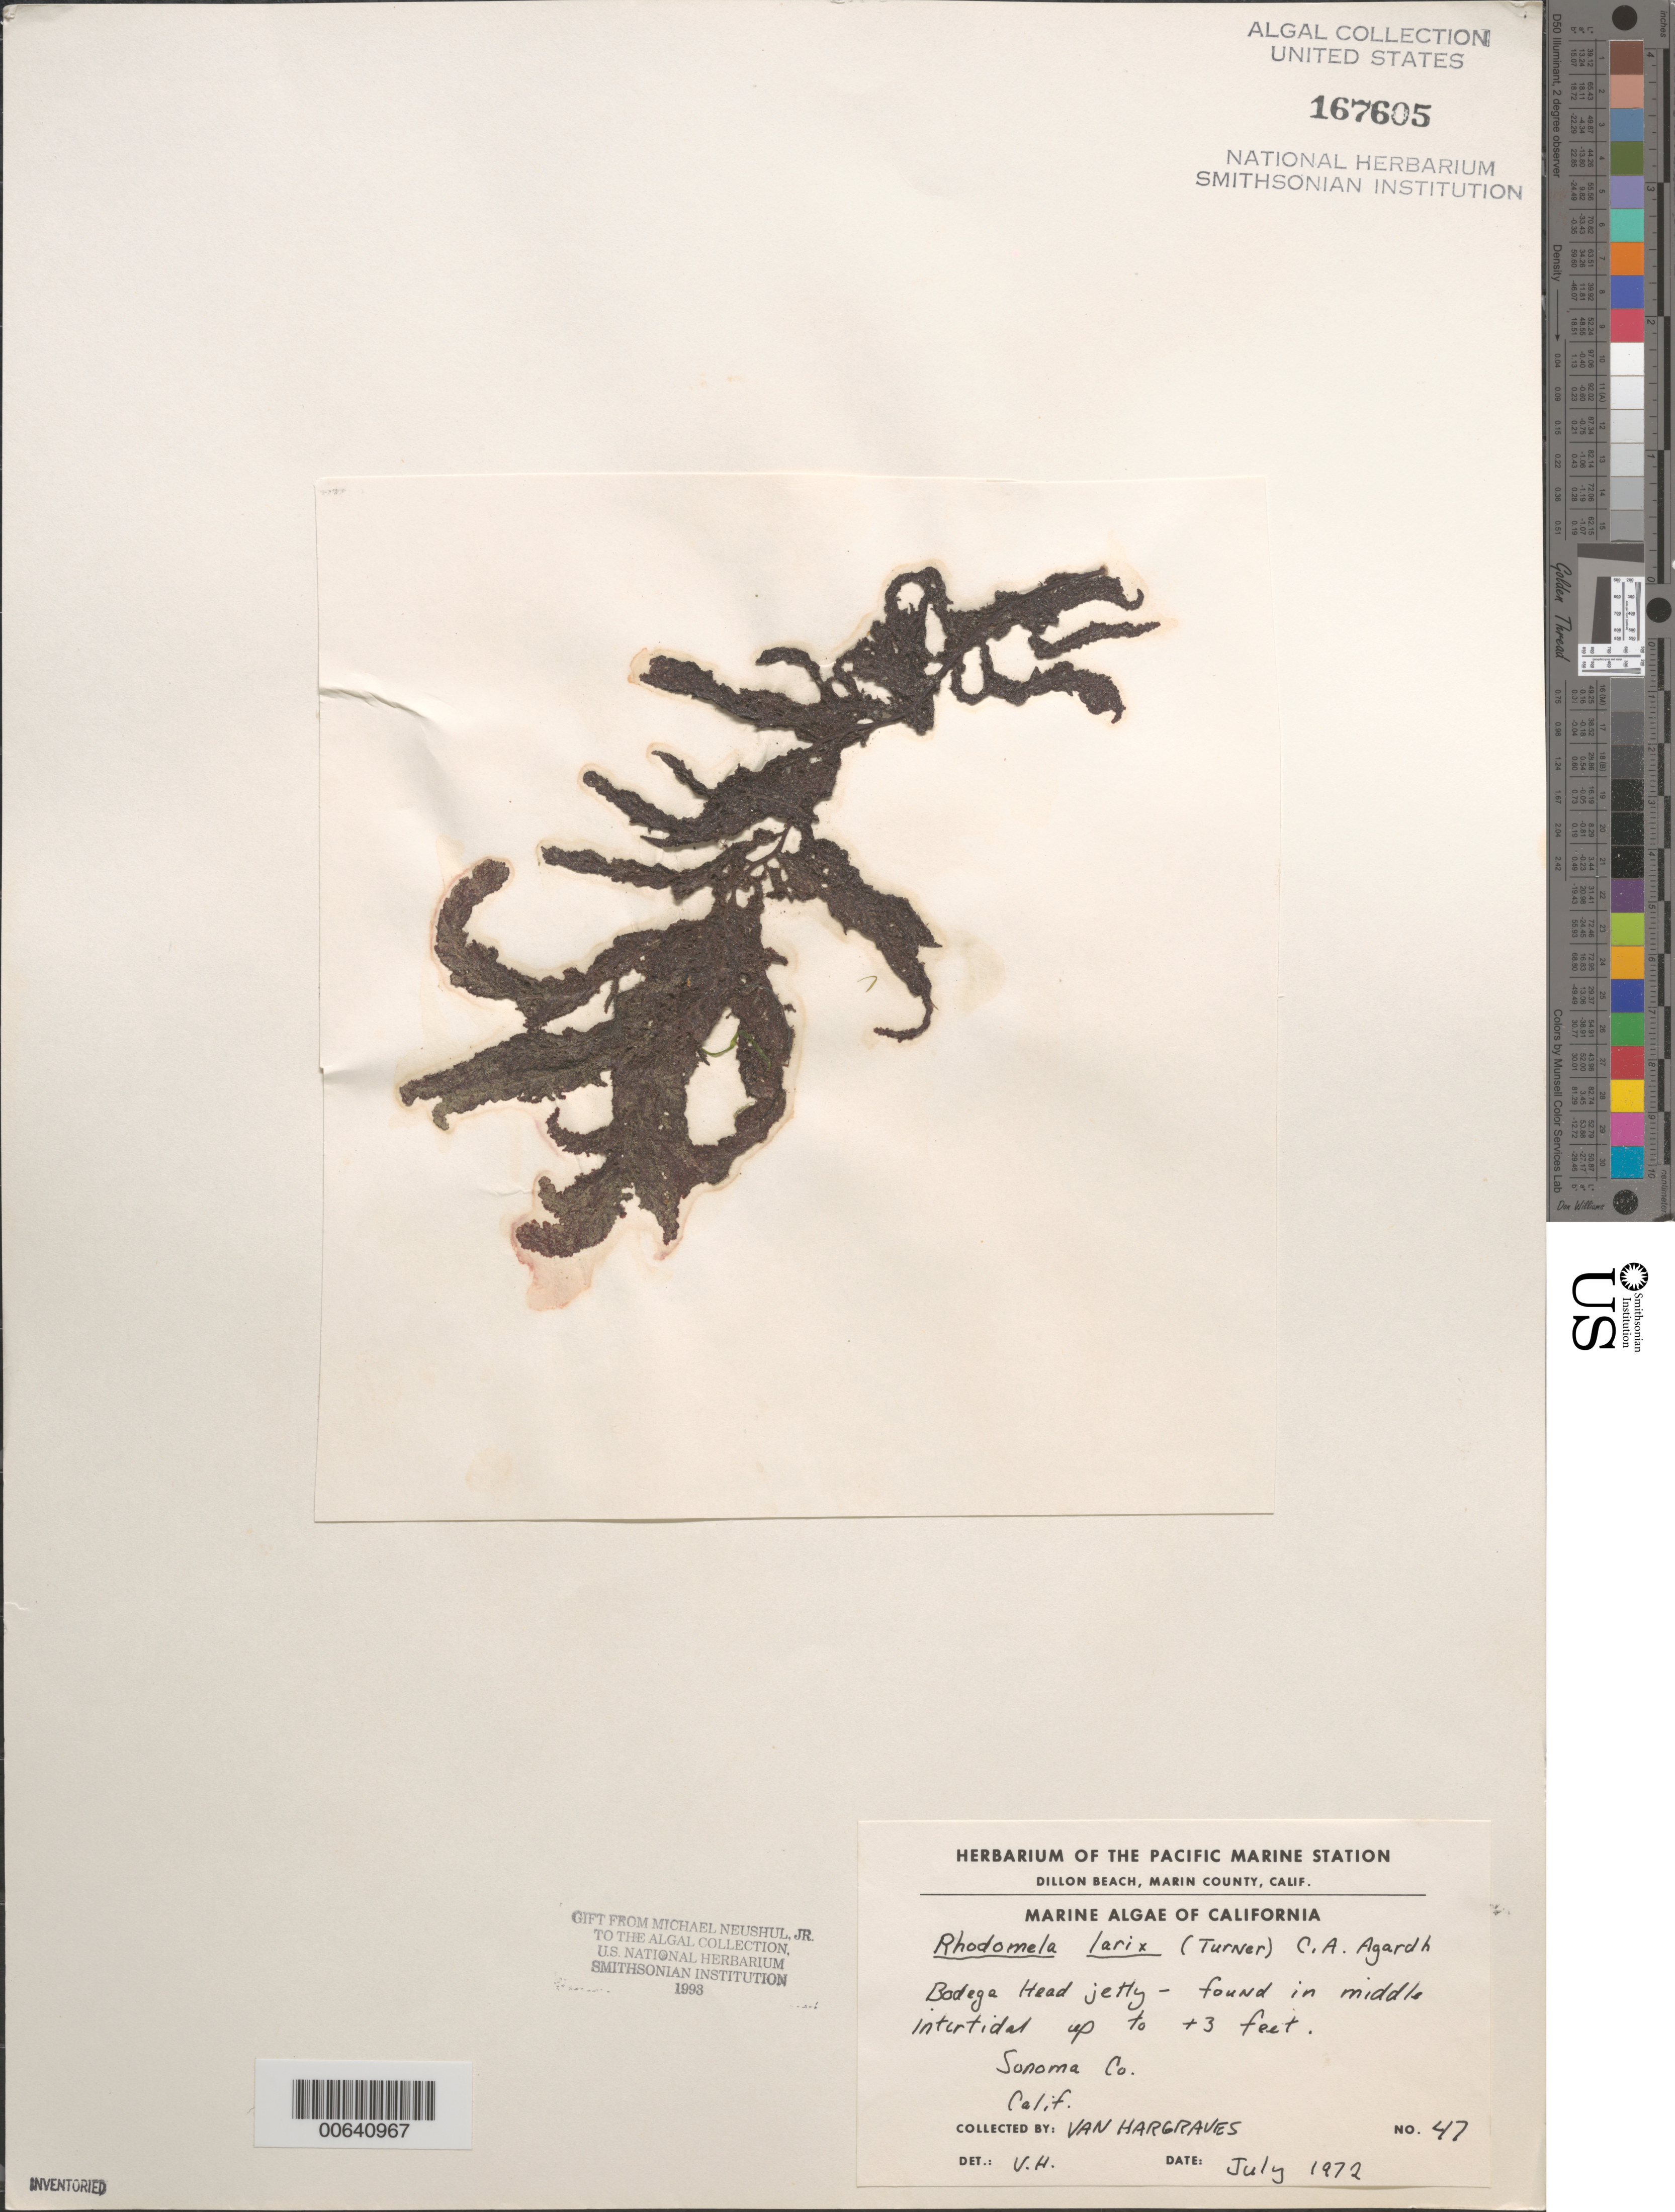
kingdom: Plantae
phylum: Rhodophyta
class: Florideophyceae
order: Ceramiales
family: Rhodomelaceae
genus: Neorhodomela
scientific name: Neorhodomela larix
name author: (Turner) Masuda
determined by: Algae name updating Project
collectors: V. Hargraves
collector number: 47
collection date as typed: Jul 1972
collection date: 1972-07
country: United States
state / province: California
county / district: Sonoma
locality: Bodega Head jetty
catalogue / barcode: US 167605